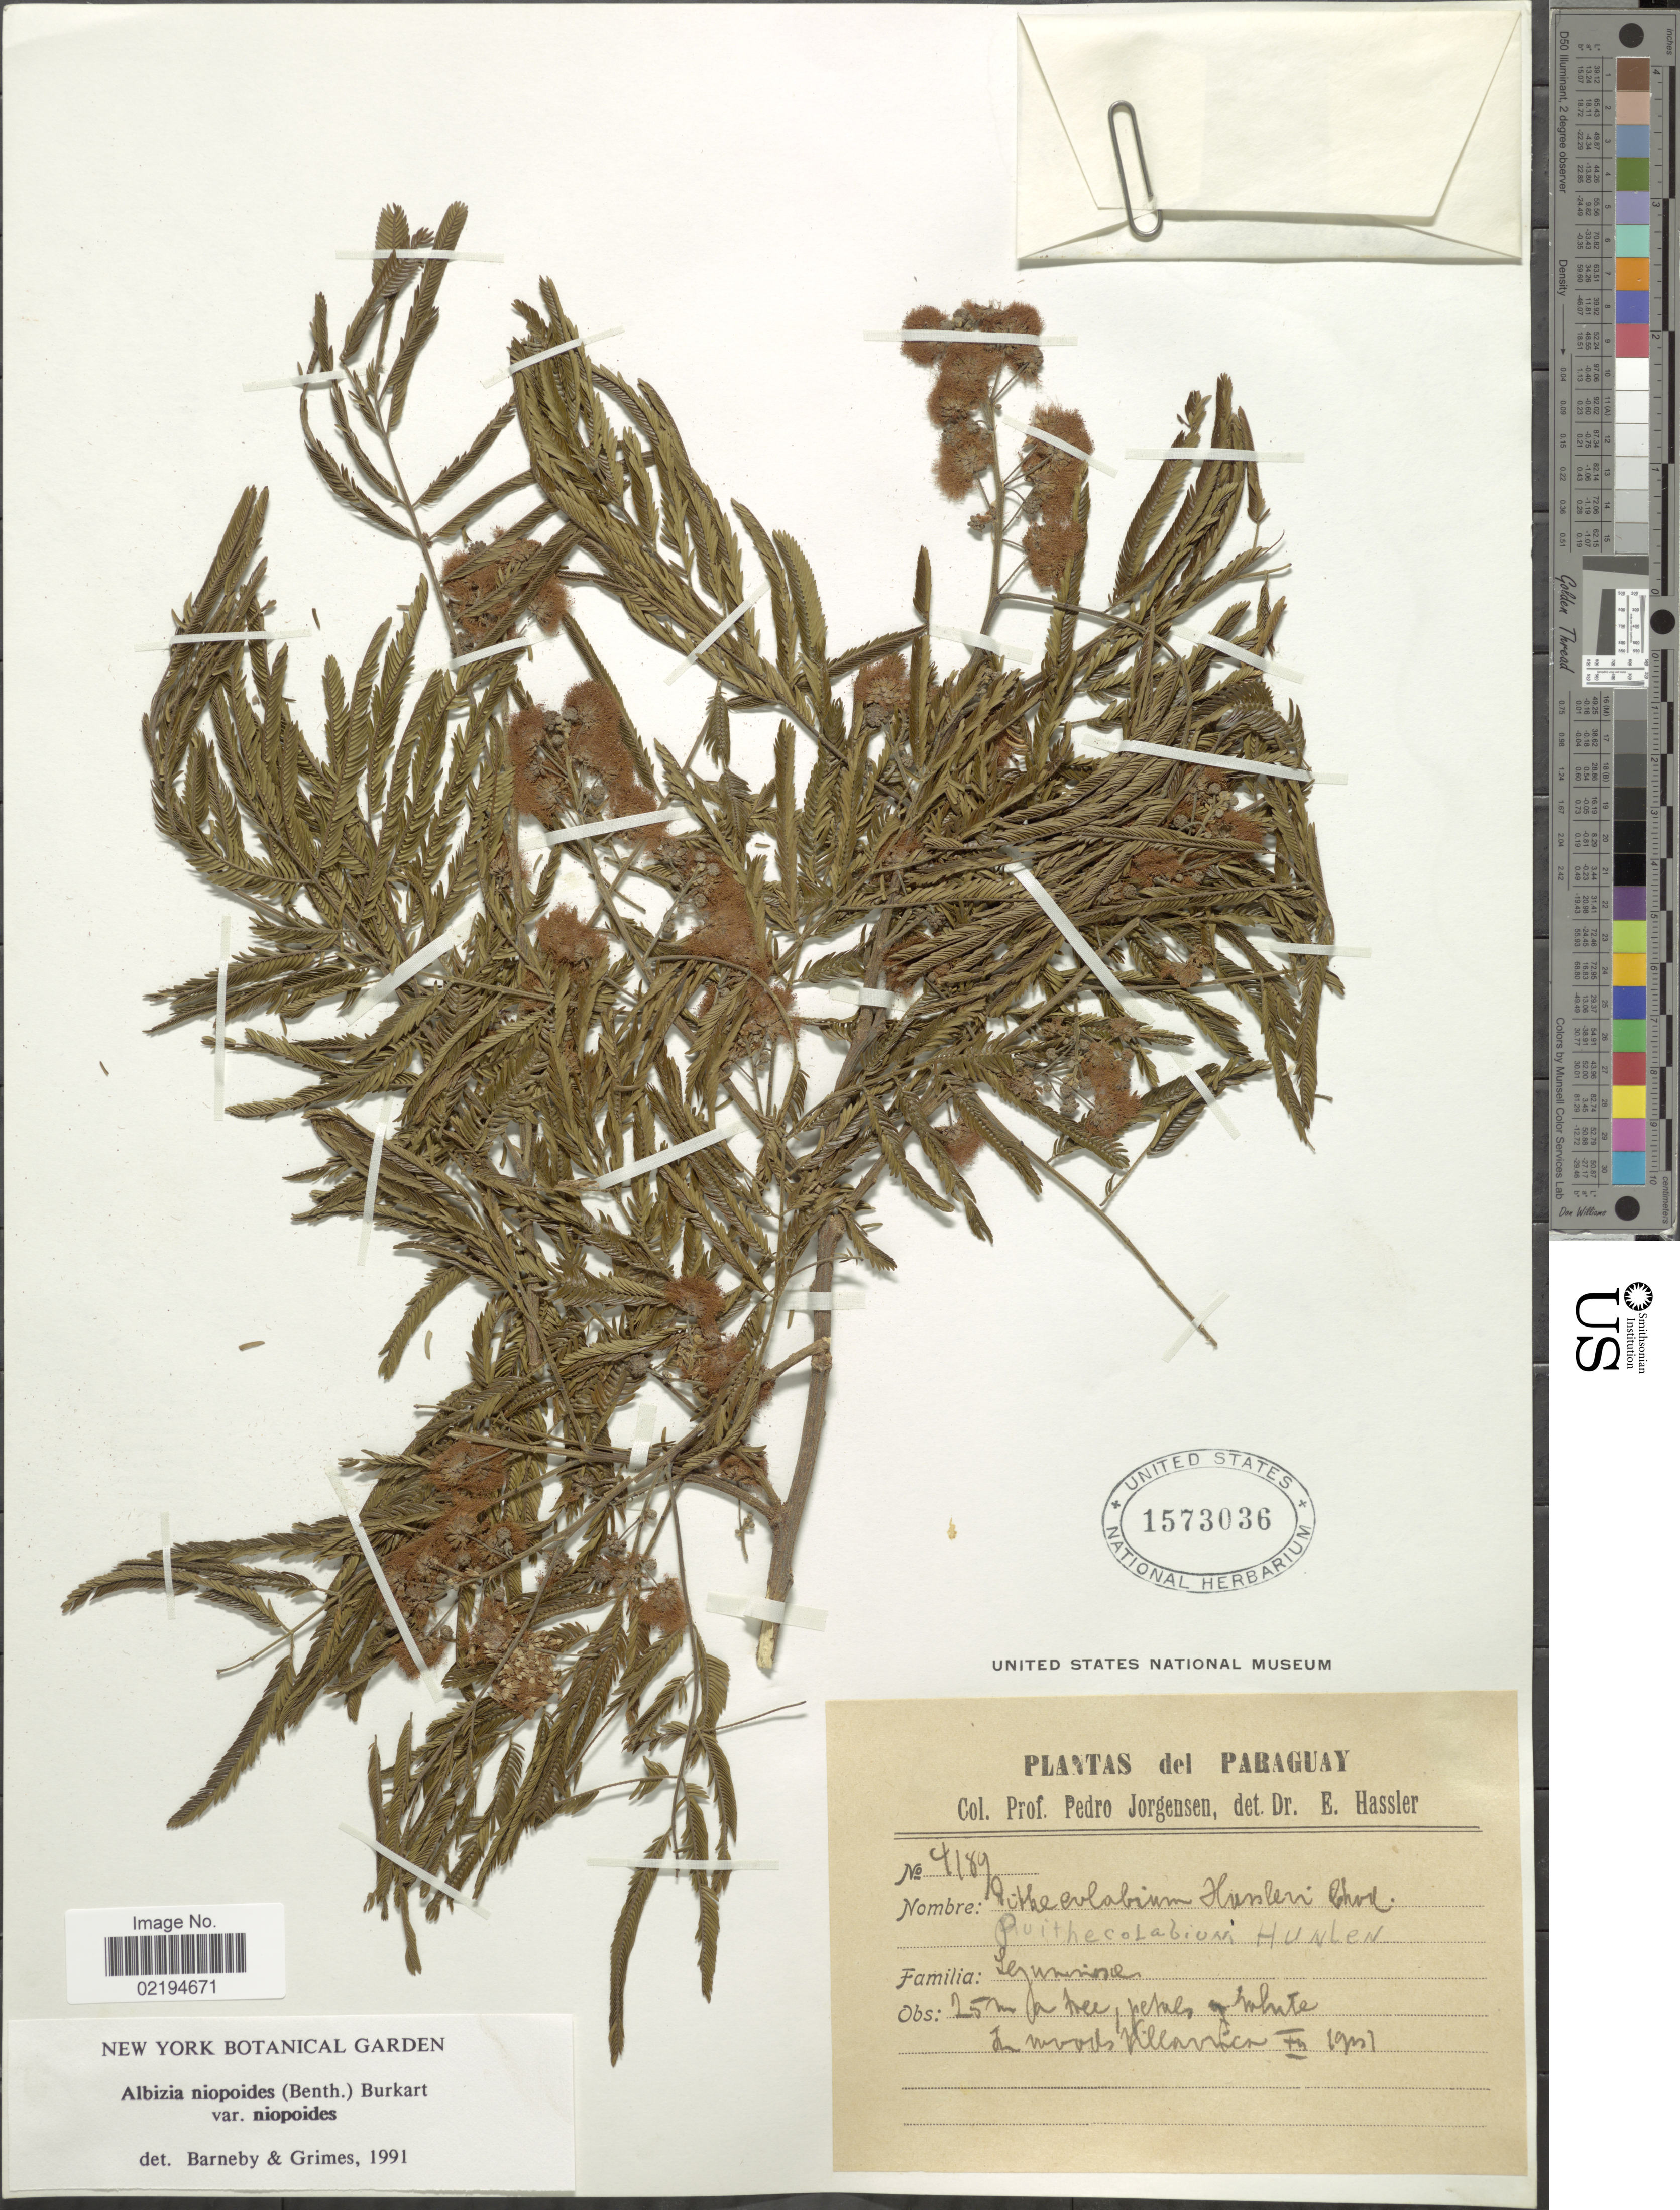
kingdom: Plantae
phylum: Tracheophyta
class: Magnoliopsida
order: Fabales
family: Fabaceae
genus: Pseudalbizzia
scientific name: Pseudalbizzia niopoides var. niopoides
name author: (Spruce ex Benth.) Koenen & Duno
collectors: P. Jörgensen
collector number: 4189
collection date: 1900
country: Paraguay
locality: In woods Villarrica.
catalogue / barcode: US 1573036